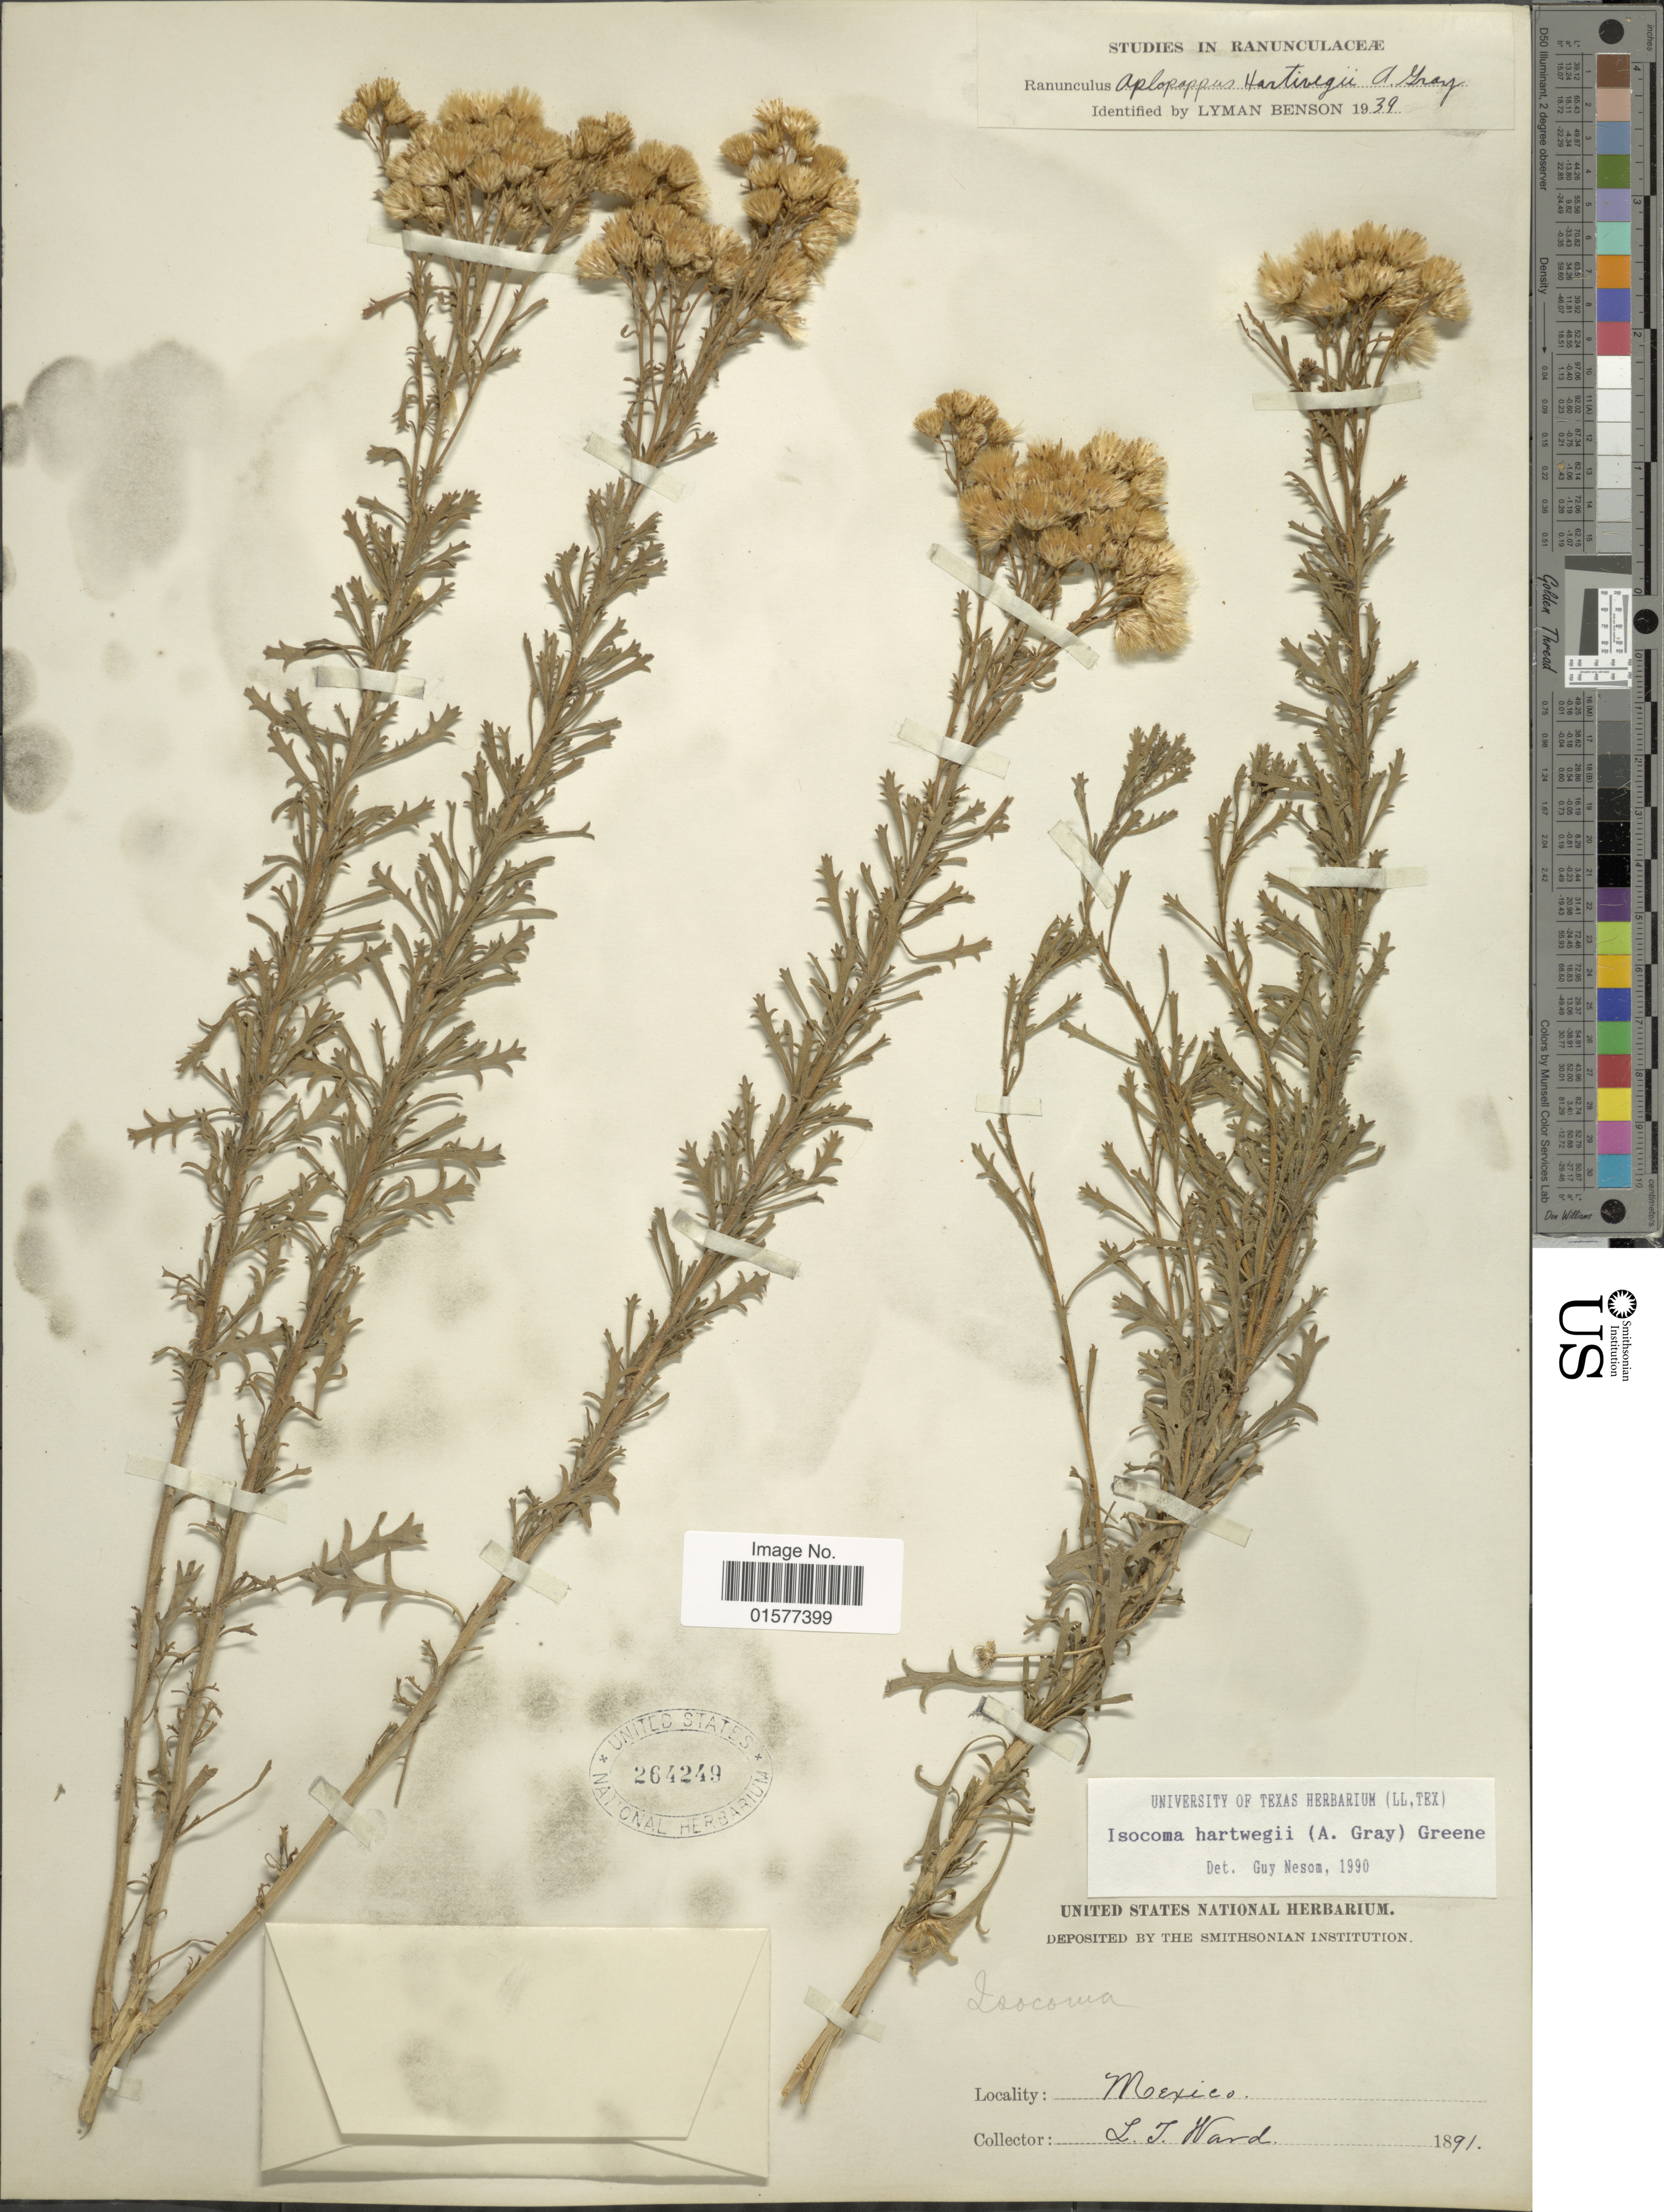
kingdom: Plantae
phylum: Tracheophyta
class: Magnoliopsida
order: Asterales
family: Asteraceae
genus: Isocoma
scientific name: Isocoma hartwegii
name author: (A. Gray) Greene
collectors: L. Ward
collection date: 1891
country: Mexico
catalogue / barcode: US 264249